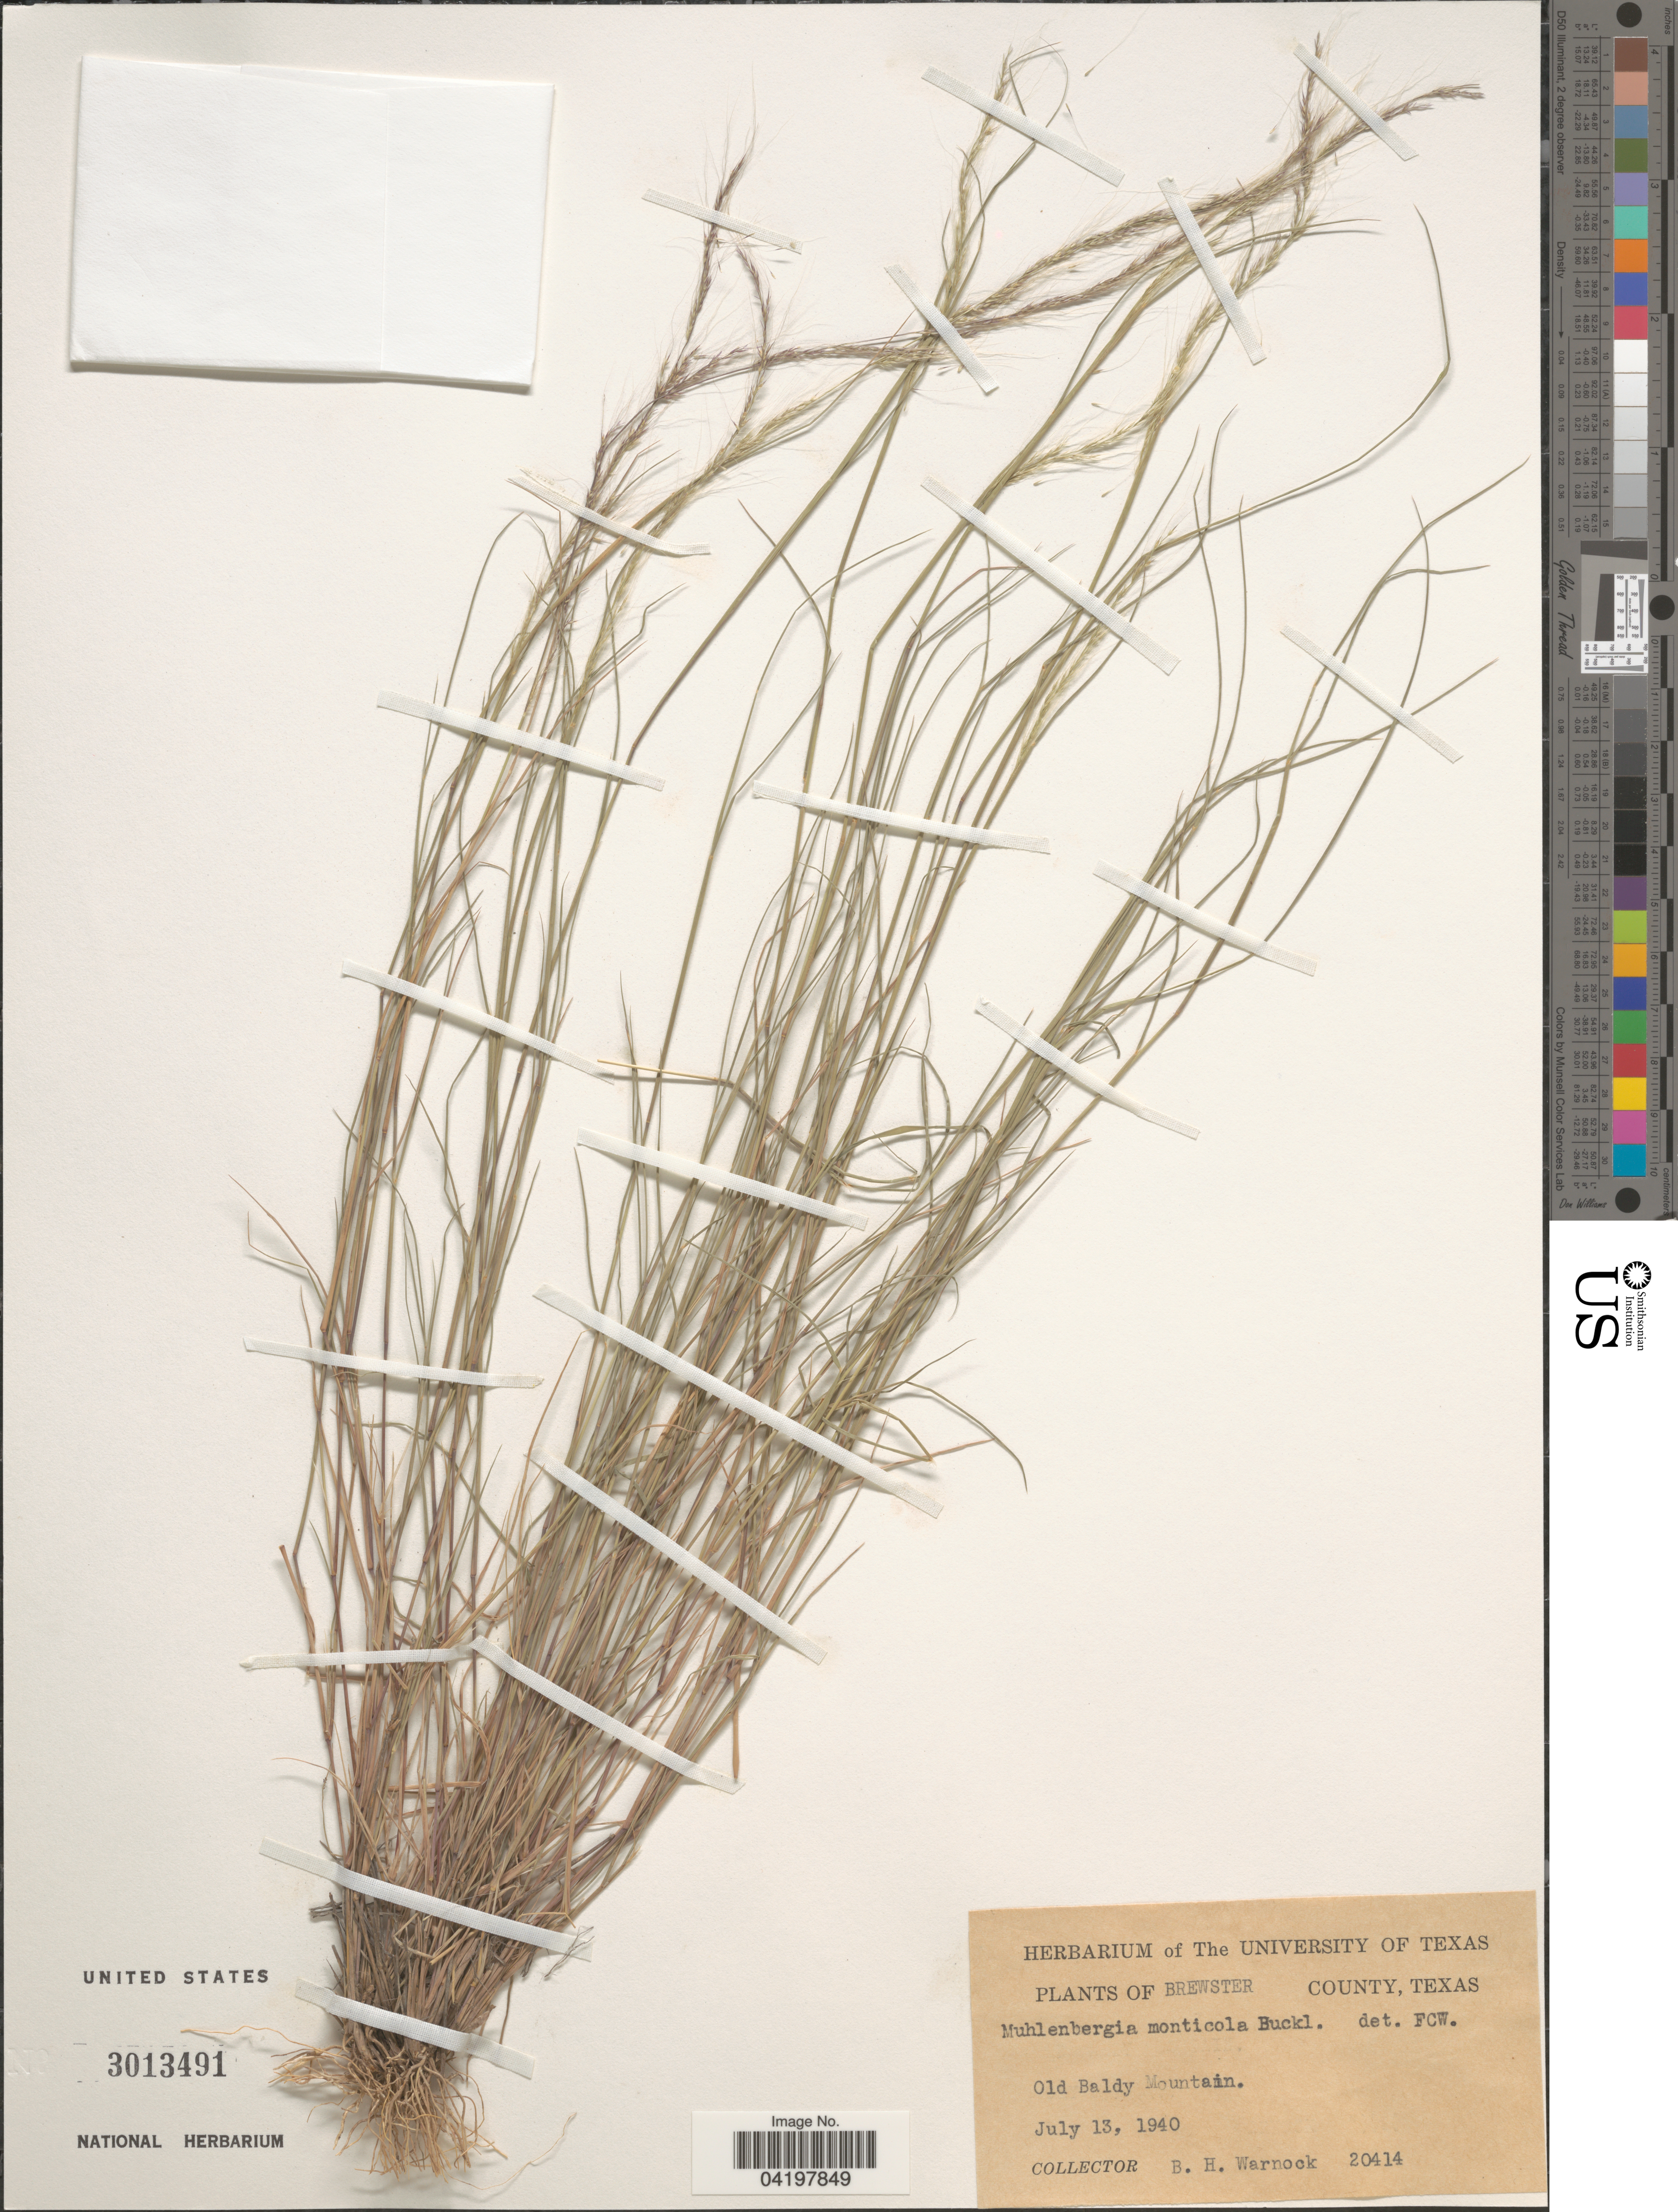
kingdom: Plantae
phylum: Tracheophyta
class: Liliopsida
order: Poales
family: Poaceae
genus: Muhlenbergia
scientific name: Muhlenbergia tenuifolia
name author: (Kunth) Kunth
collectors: B. H. Warnock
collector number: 20414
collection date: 1940-07-13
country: United States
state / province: Texas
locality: Brewster County. Old Baldy Mountain.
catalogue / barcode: US 3013491